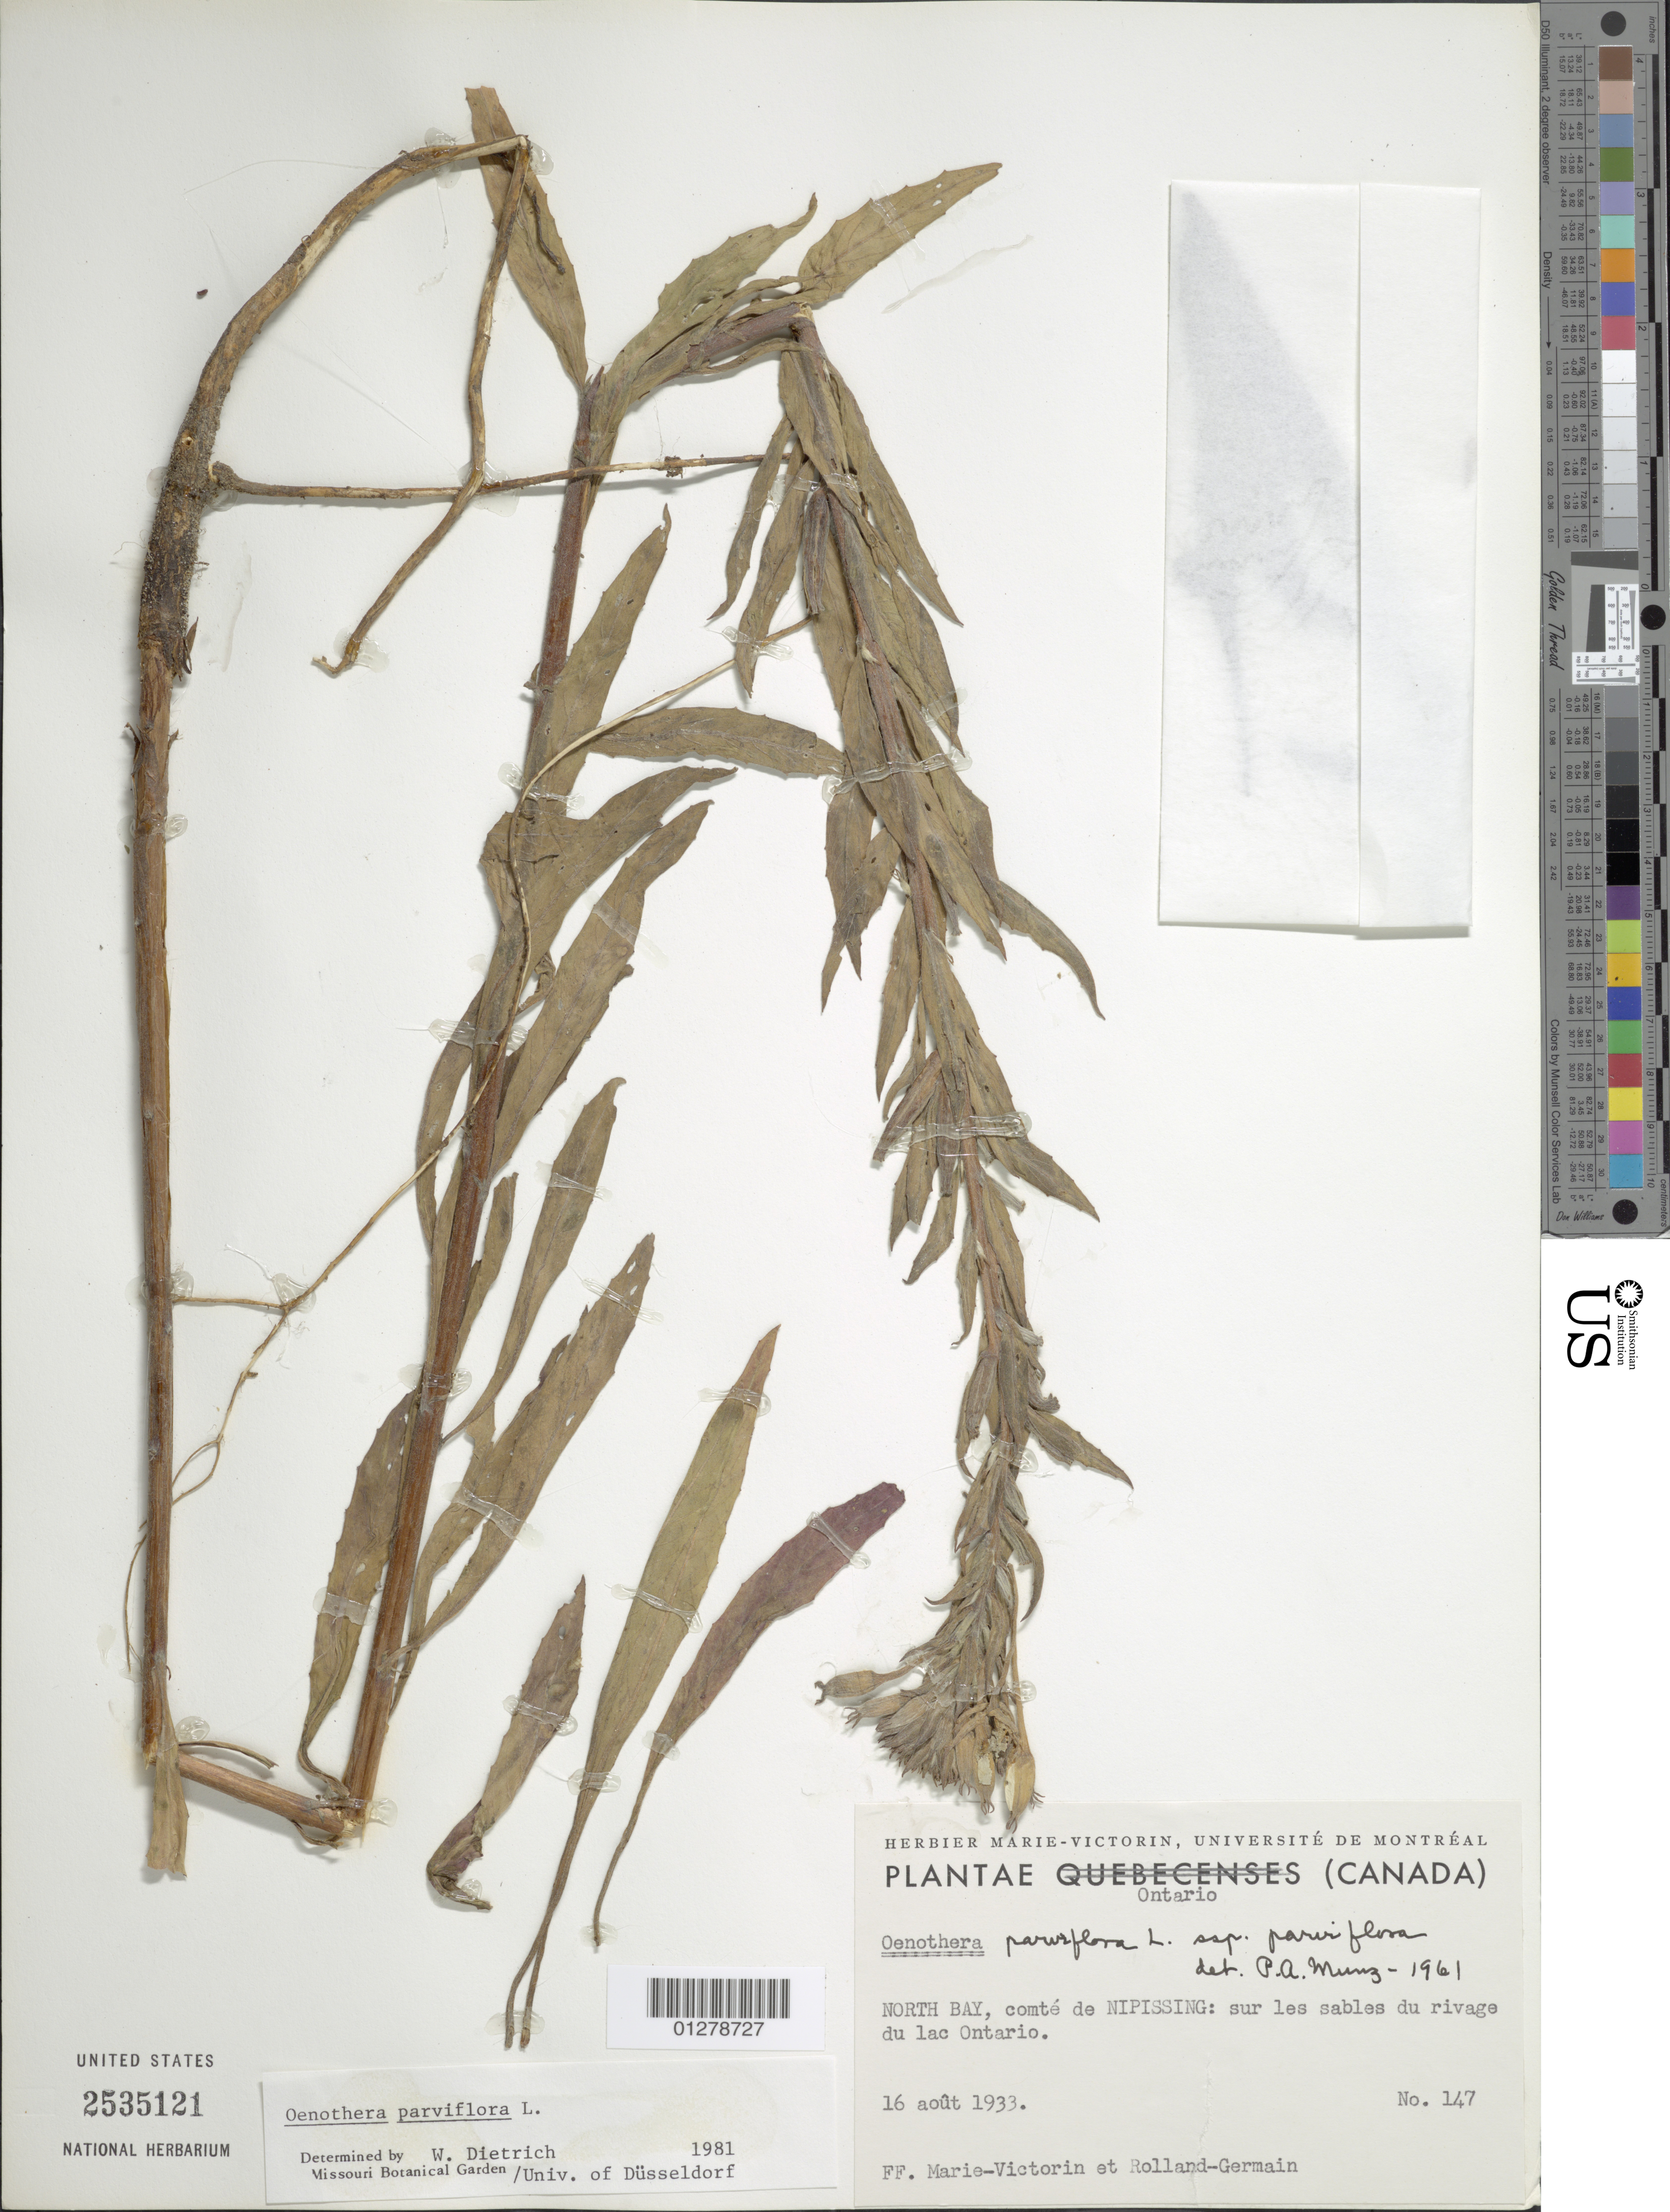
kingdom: Plantae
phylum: Tracheophyta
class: Magnoliopsida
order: Myrtales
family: Onagraceae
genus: Oenothera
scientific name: Oenothera parviflora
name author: L.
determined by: Dietrich, W.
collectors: Fr. Marie-Victorin & Rolland-Germain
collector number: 147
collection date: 1933-08-16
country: Canada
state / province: Ontario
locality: North Bay, comte de Nipissing.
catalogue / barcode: US 2535121